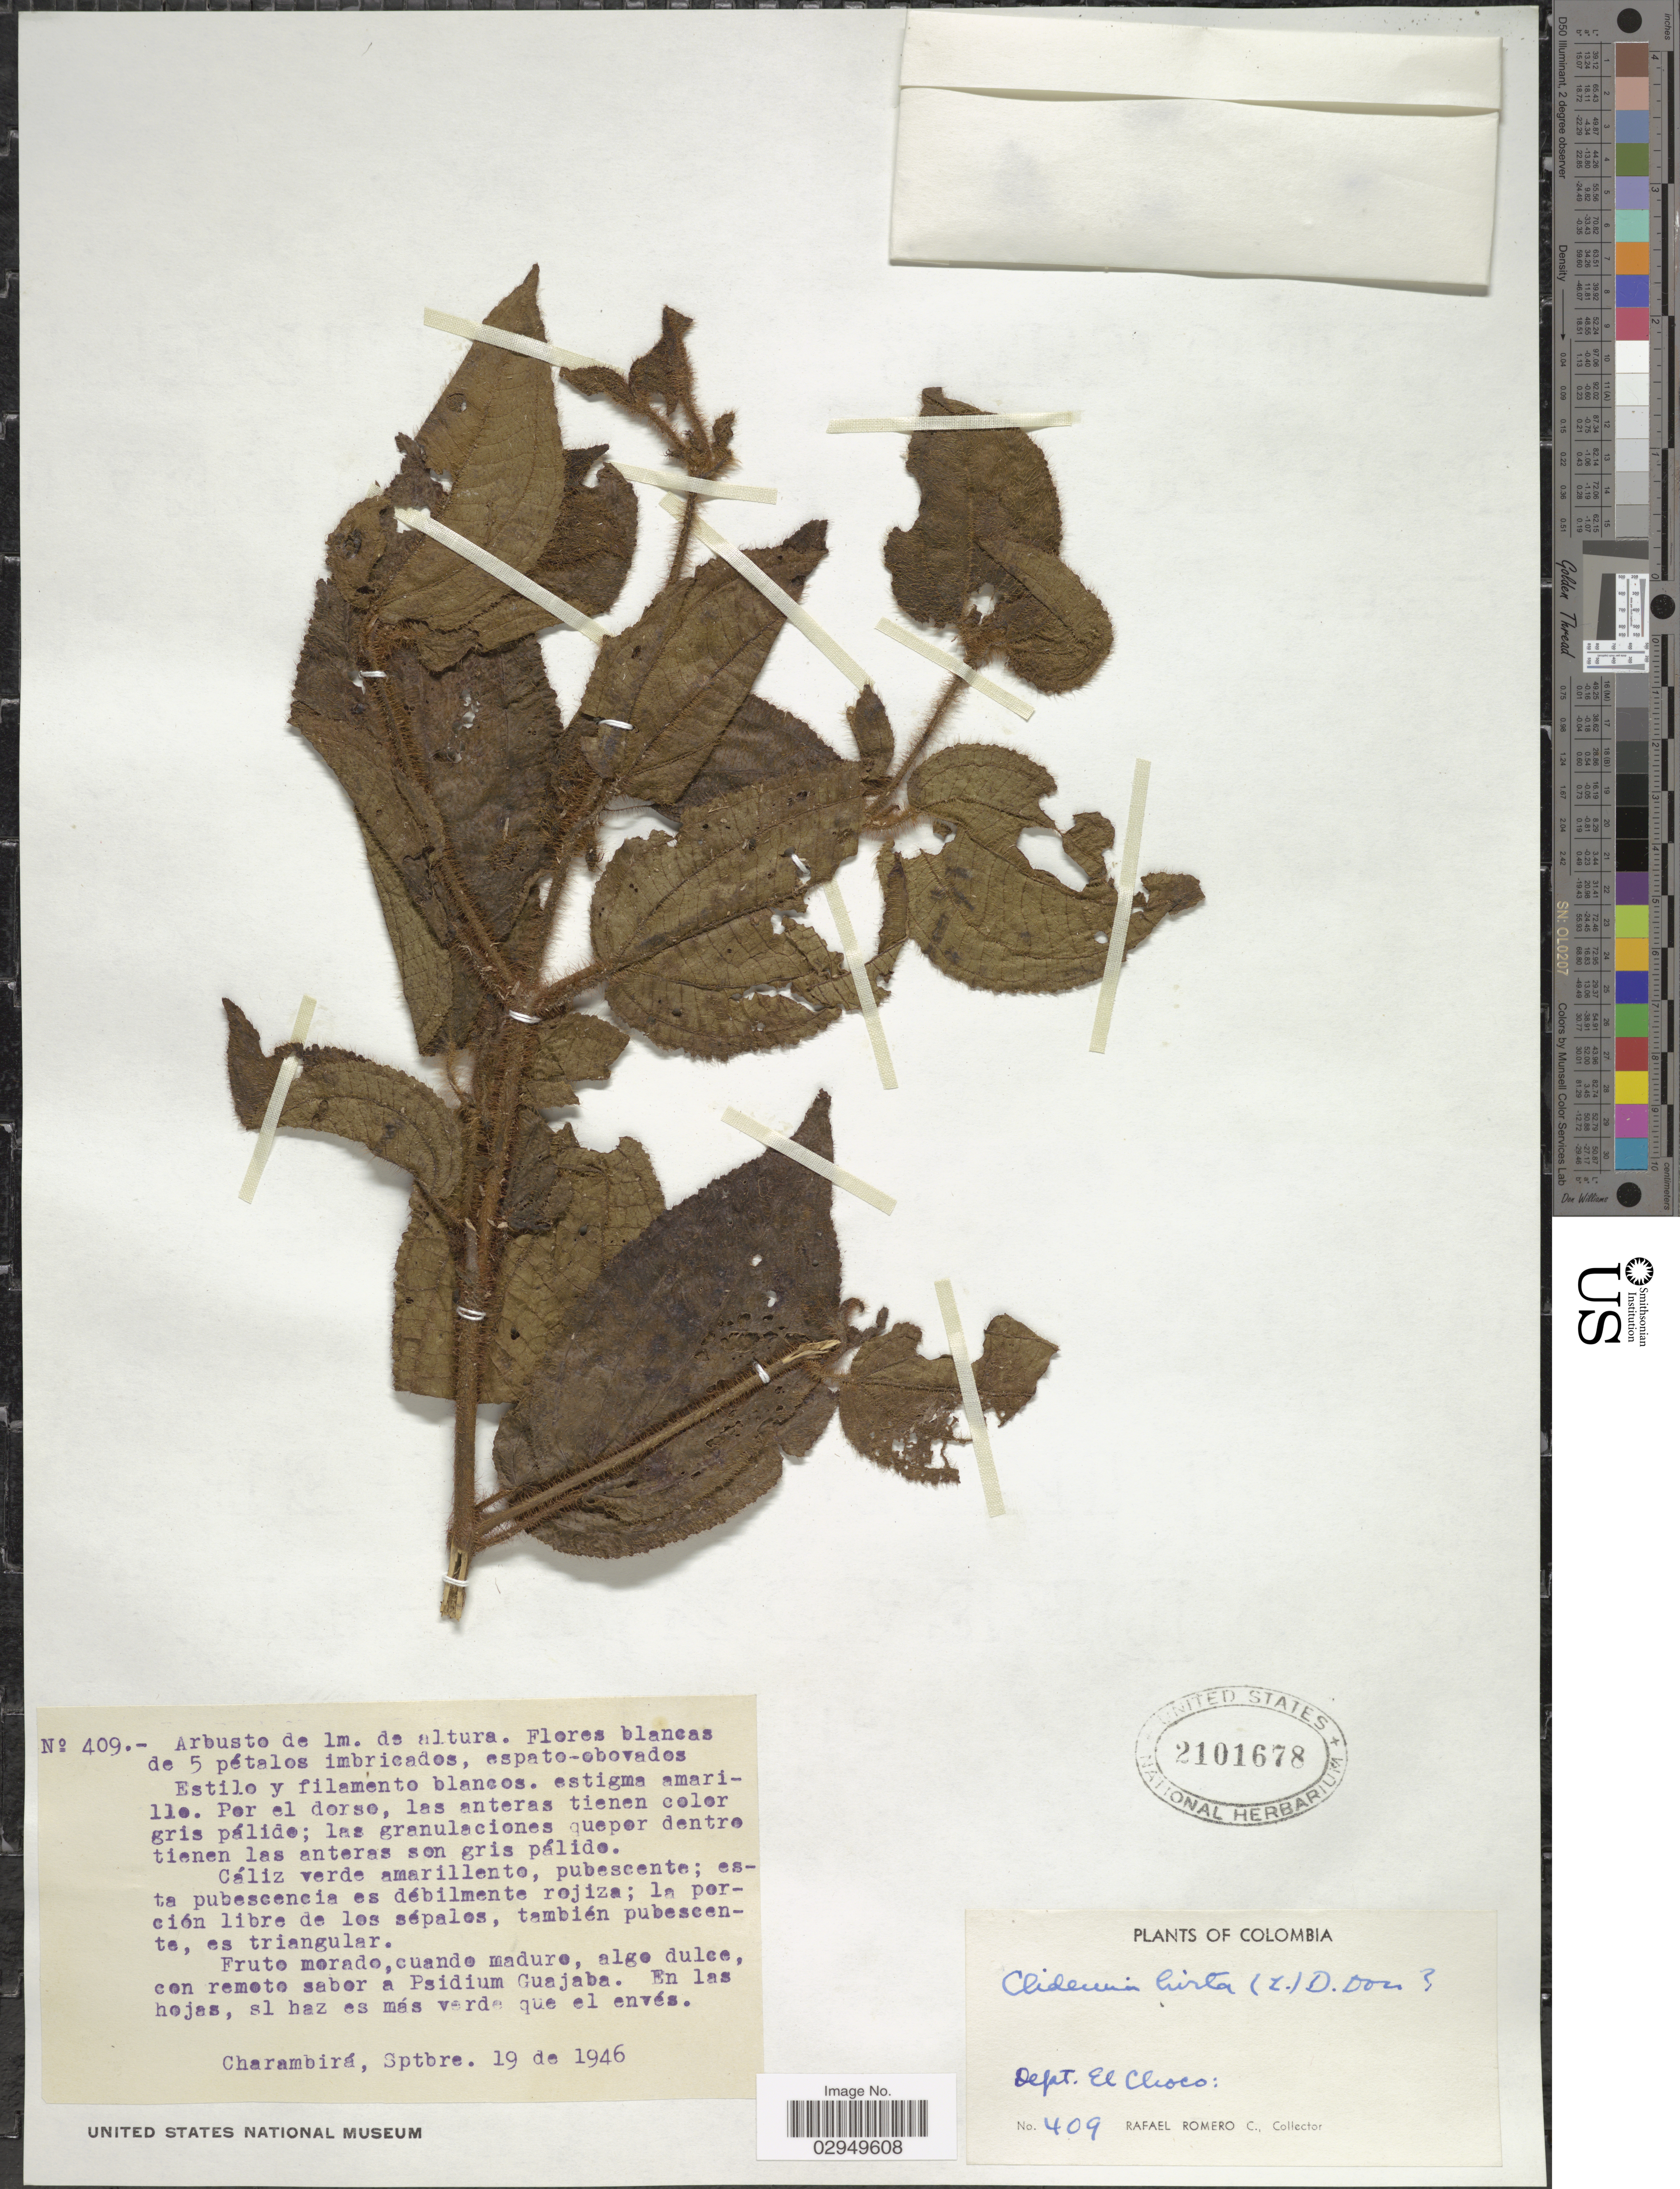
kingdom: Plantae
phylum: Tracheophyta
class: Magnoliopsida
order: Myrtales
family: Melastomataceae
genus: Clidemia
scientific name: Clidemia hirta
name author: (L.) D. Don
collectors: R. Romero Castañeda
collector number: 409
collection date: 1946-09-19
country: Colombia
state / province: Chocó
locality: Dept. el Choco. Charambirá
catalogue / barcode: US 2101678